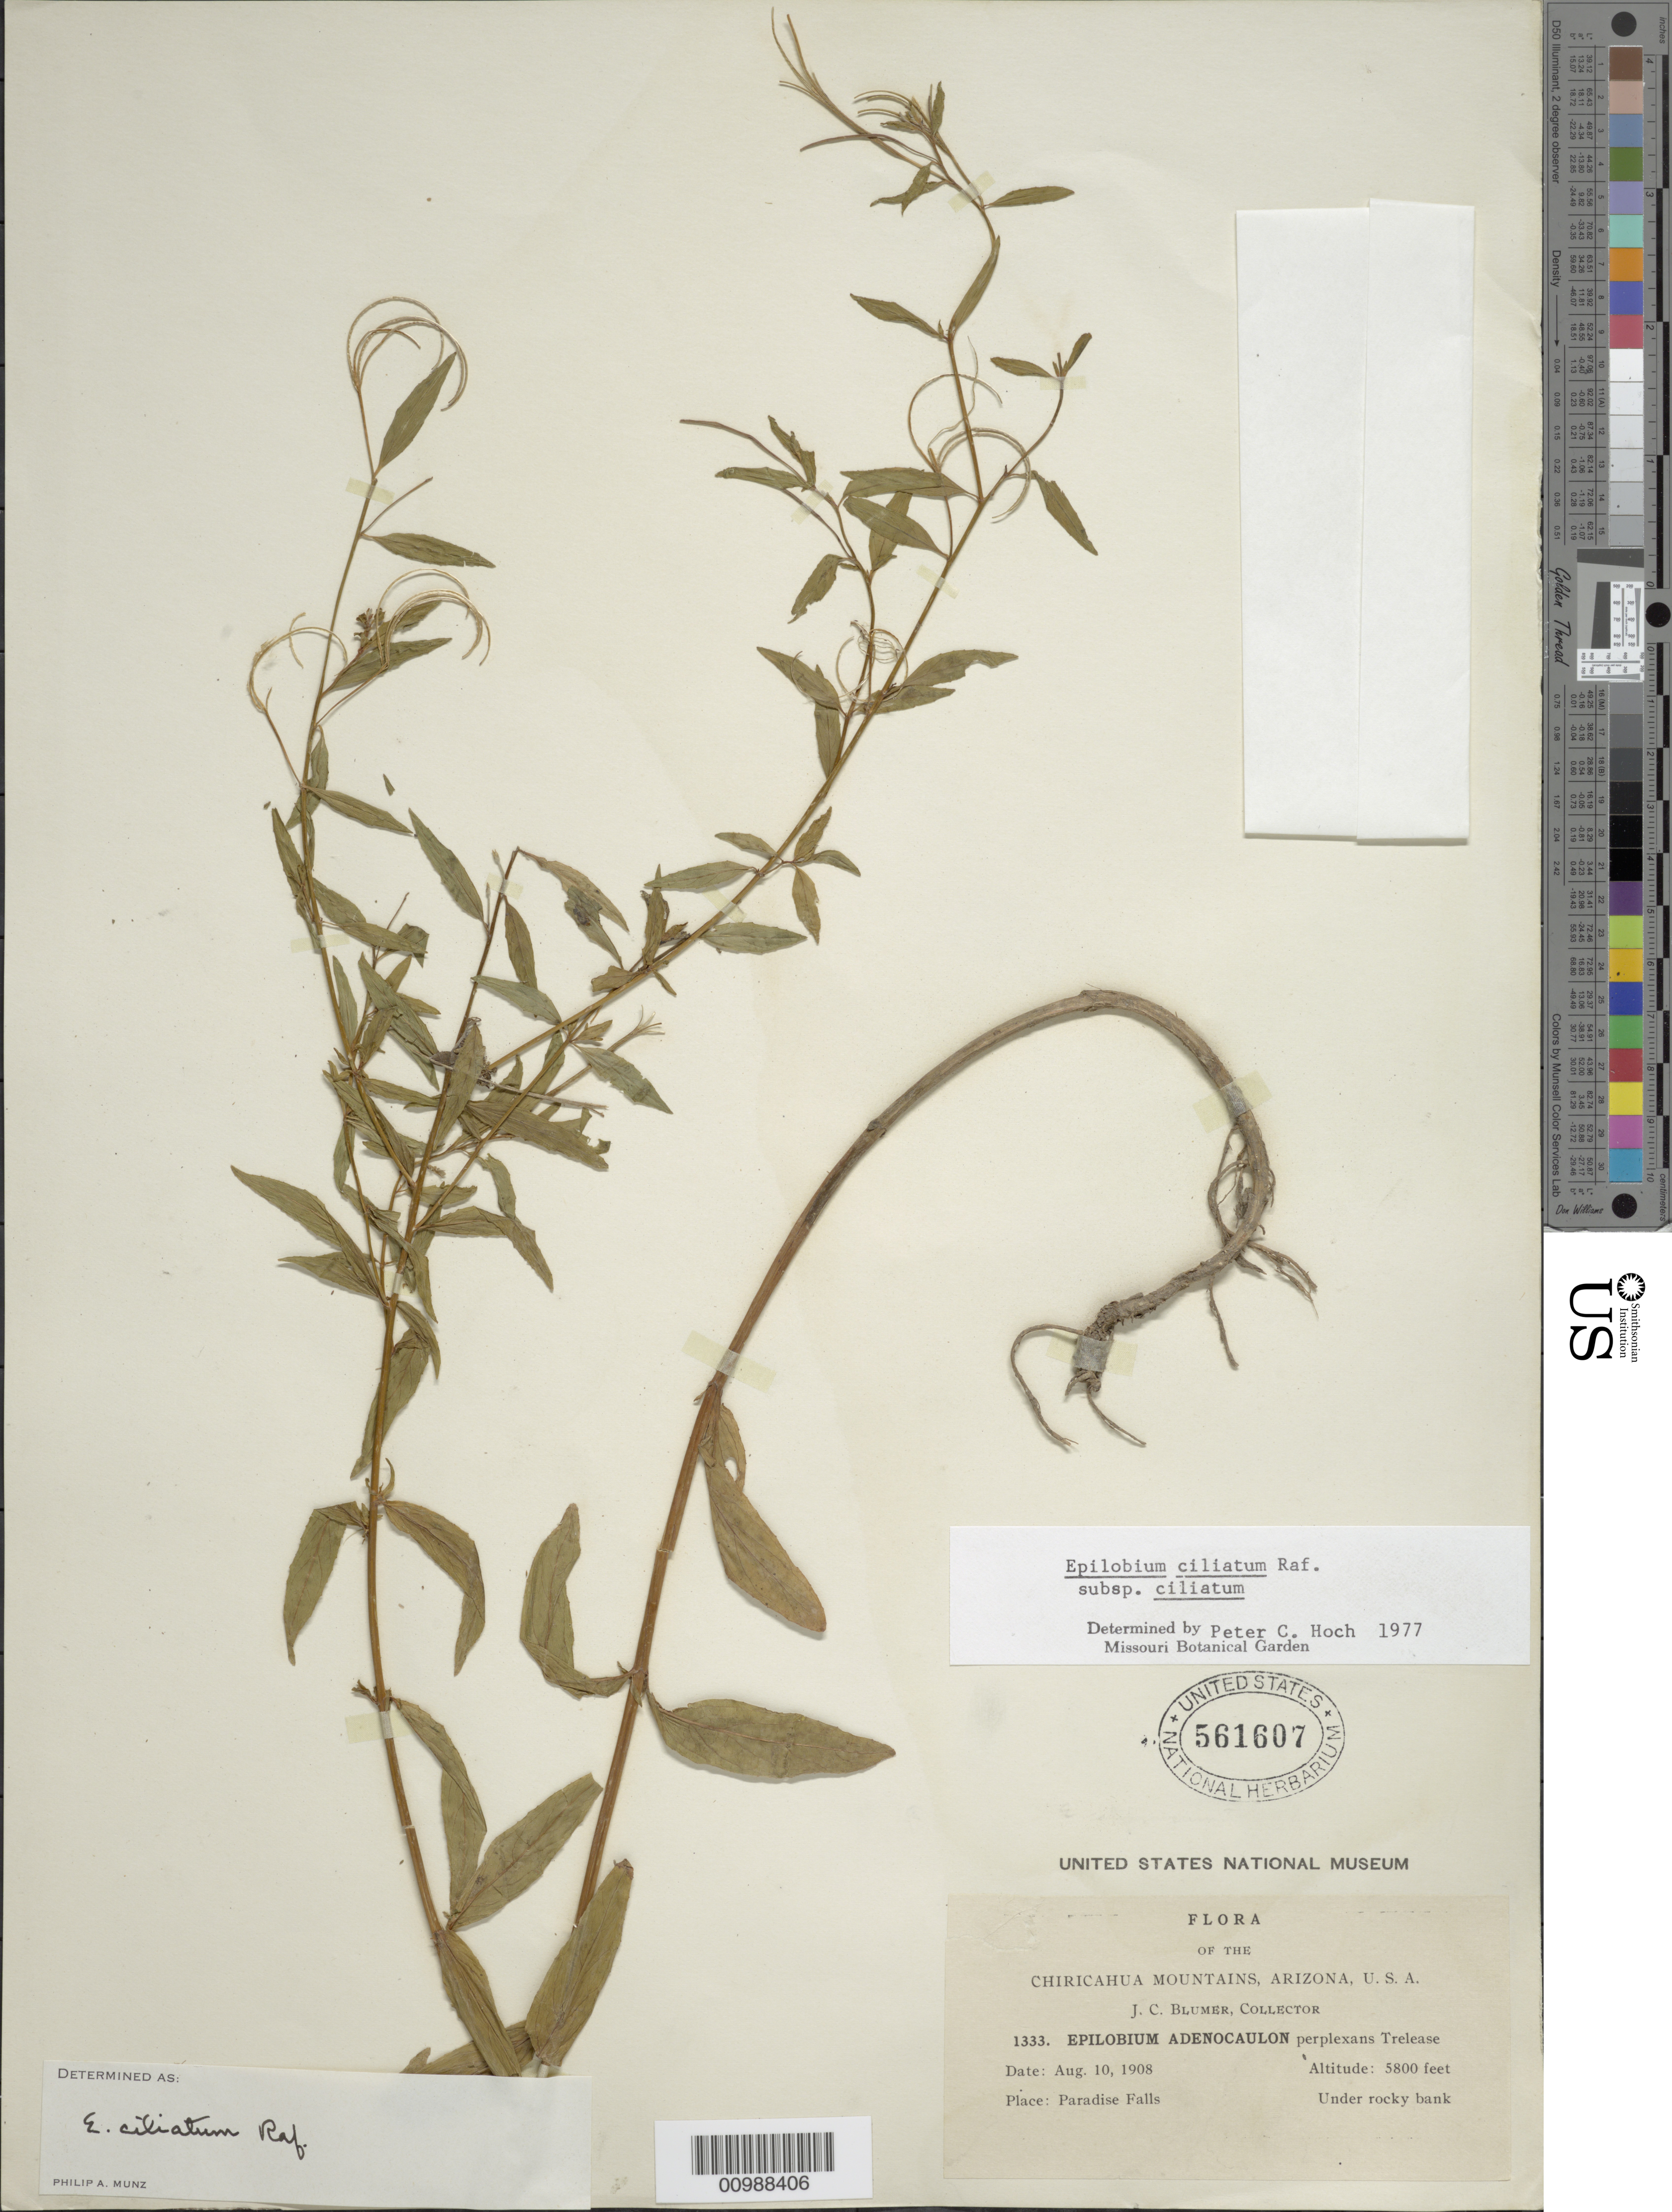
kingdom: Plantae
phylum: Tracheophyta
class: Magnoliopsida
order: Myrtales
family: Onagraceae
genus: Epilobium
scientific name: Epilobium ciliatum subsp. ciliatum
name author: Raf.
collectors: J. C. Blumer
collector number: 1333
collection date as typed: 10 Aug 1908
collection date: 1908-08-10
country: United States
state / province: Arizona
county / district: Cochise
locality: Paradise Falls, Chiricahua Mountains. Under rocky bank.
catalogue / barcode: US 561607